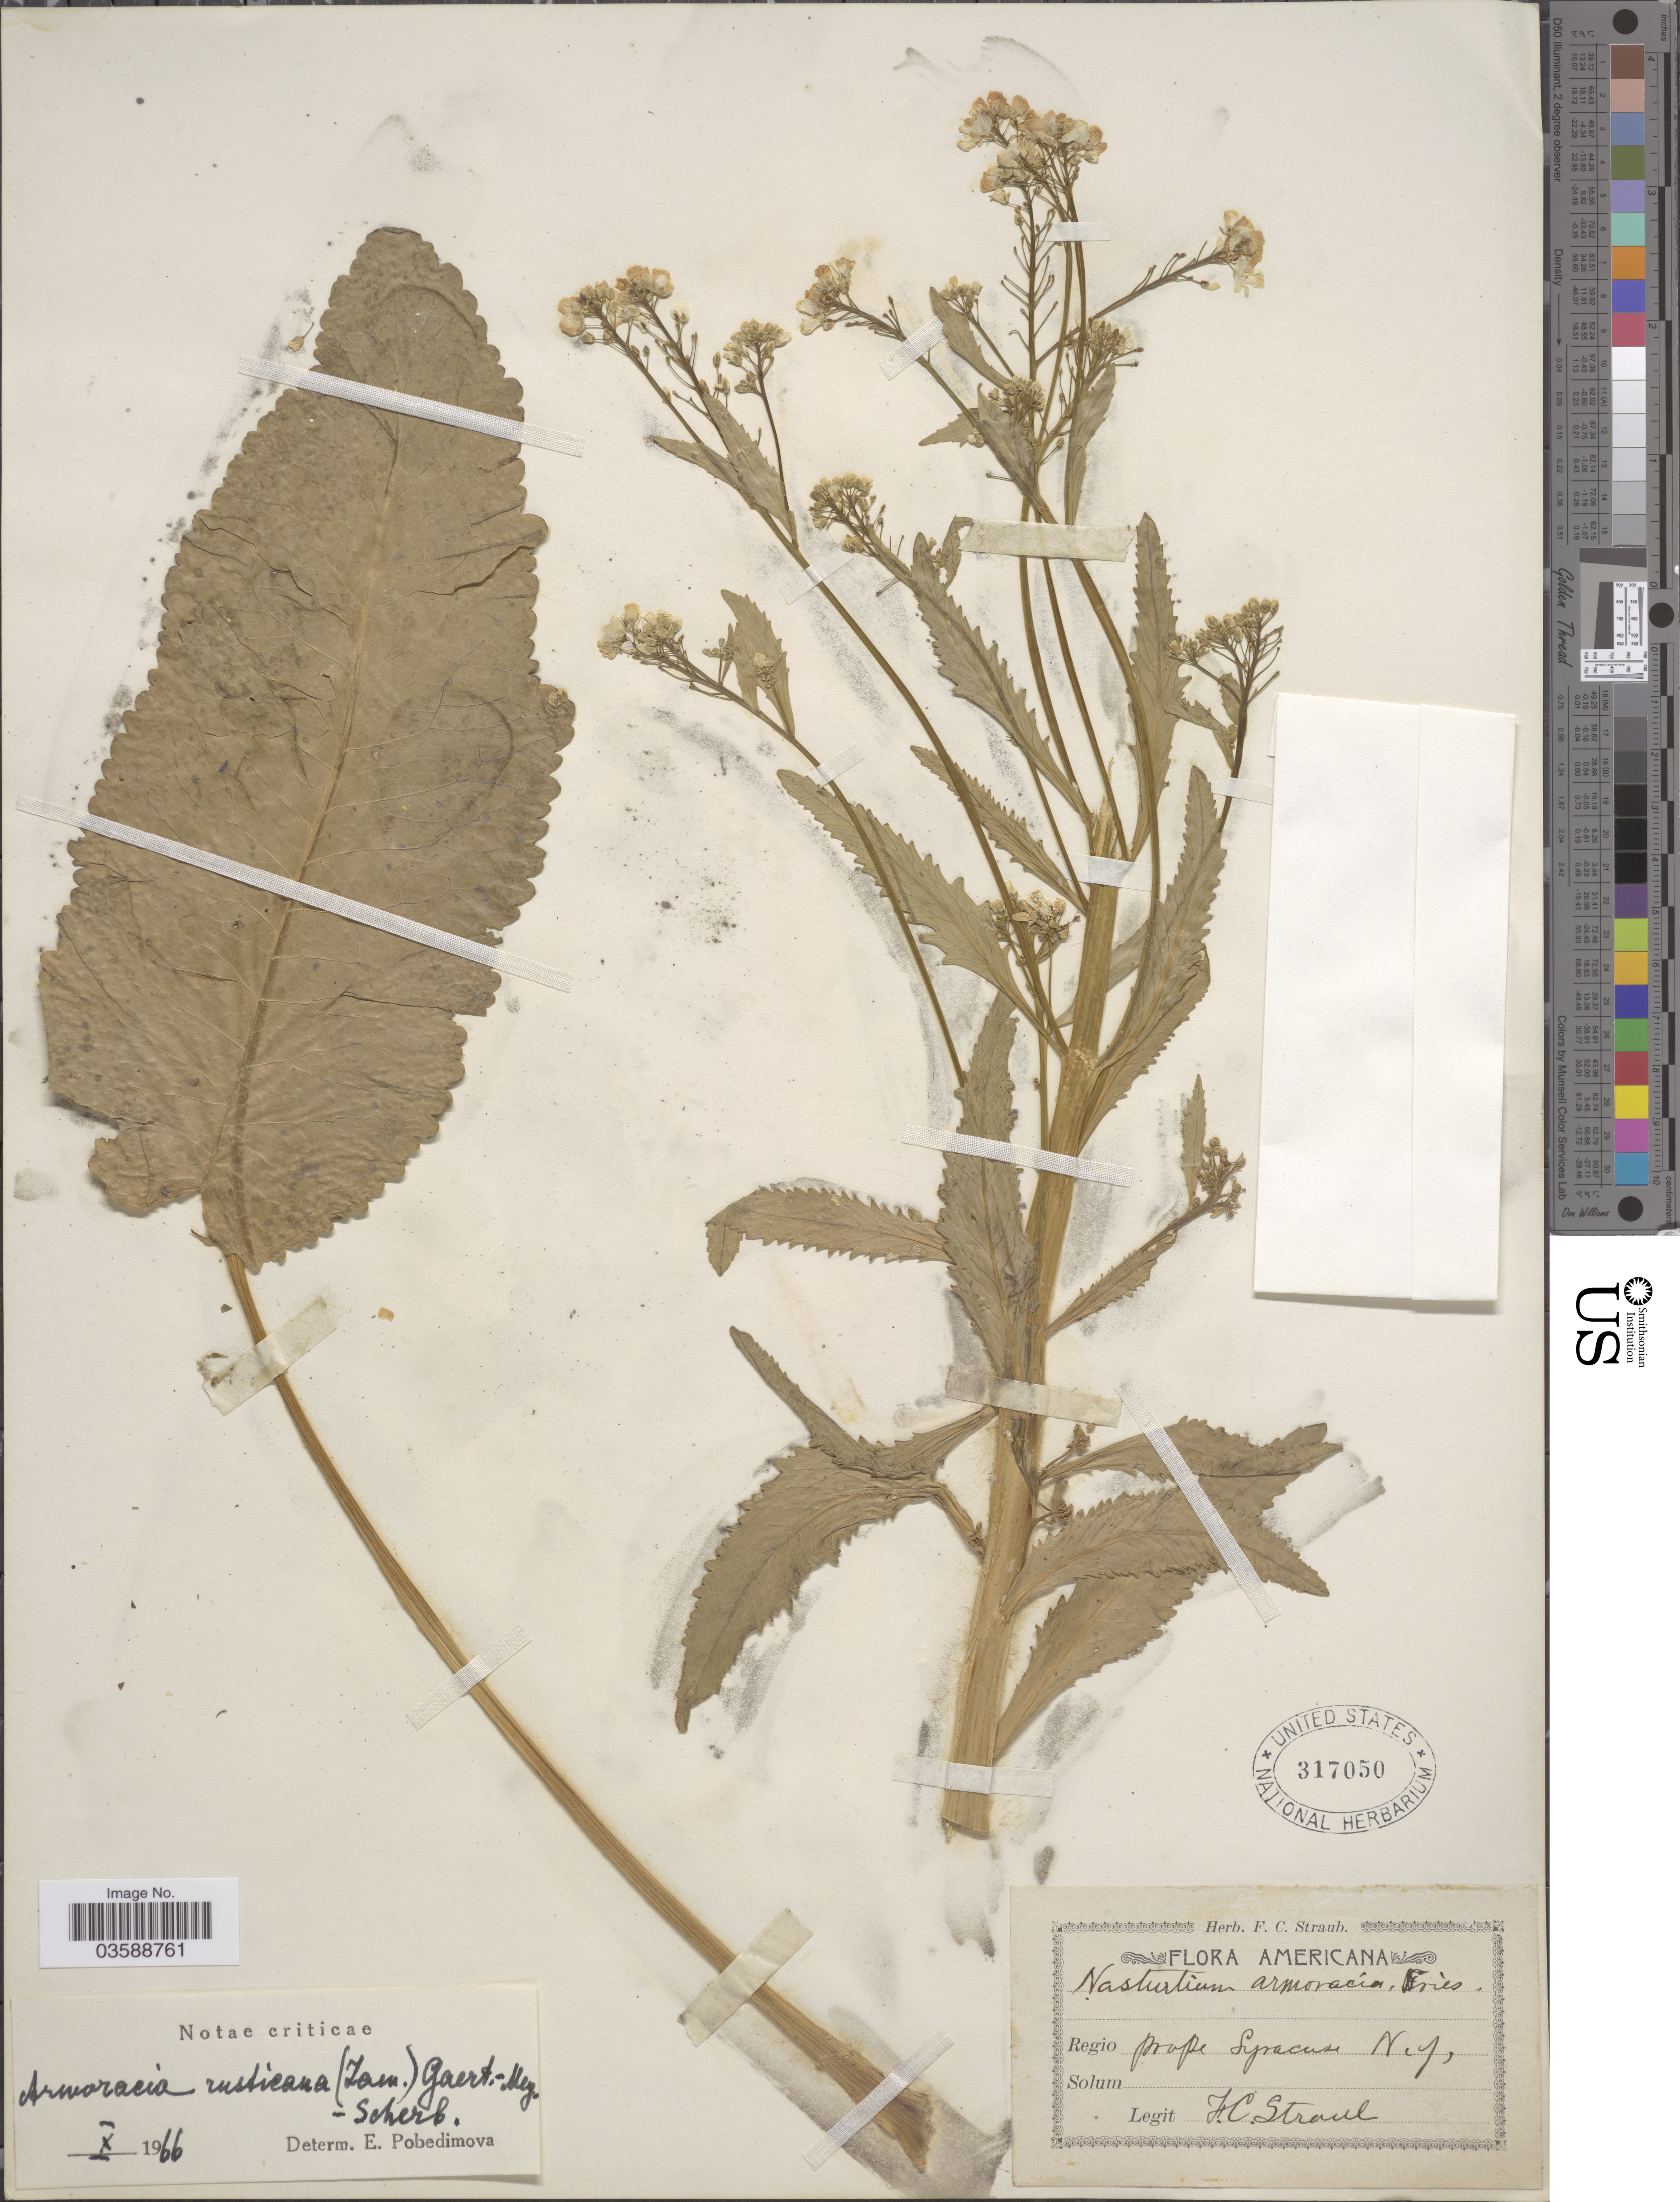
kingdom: Plantae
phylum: Tracheophyta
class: Magnoliopsida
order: Brassicales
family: Brassicaceae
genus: Armoracia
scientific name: Armoracia rusticana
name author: G. Gaertn. et al.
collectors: J. Straub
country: United States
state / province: New York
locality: Regio Prope Syracuse.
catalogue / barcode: US 317050